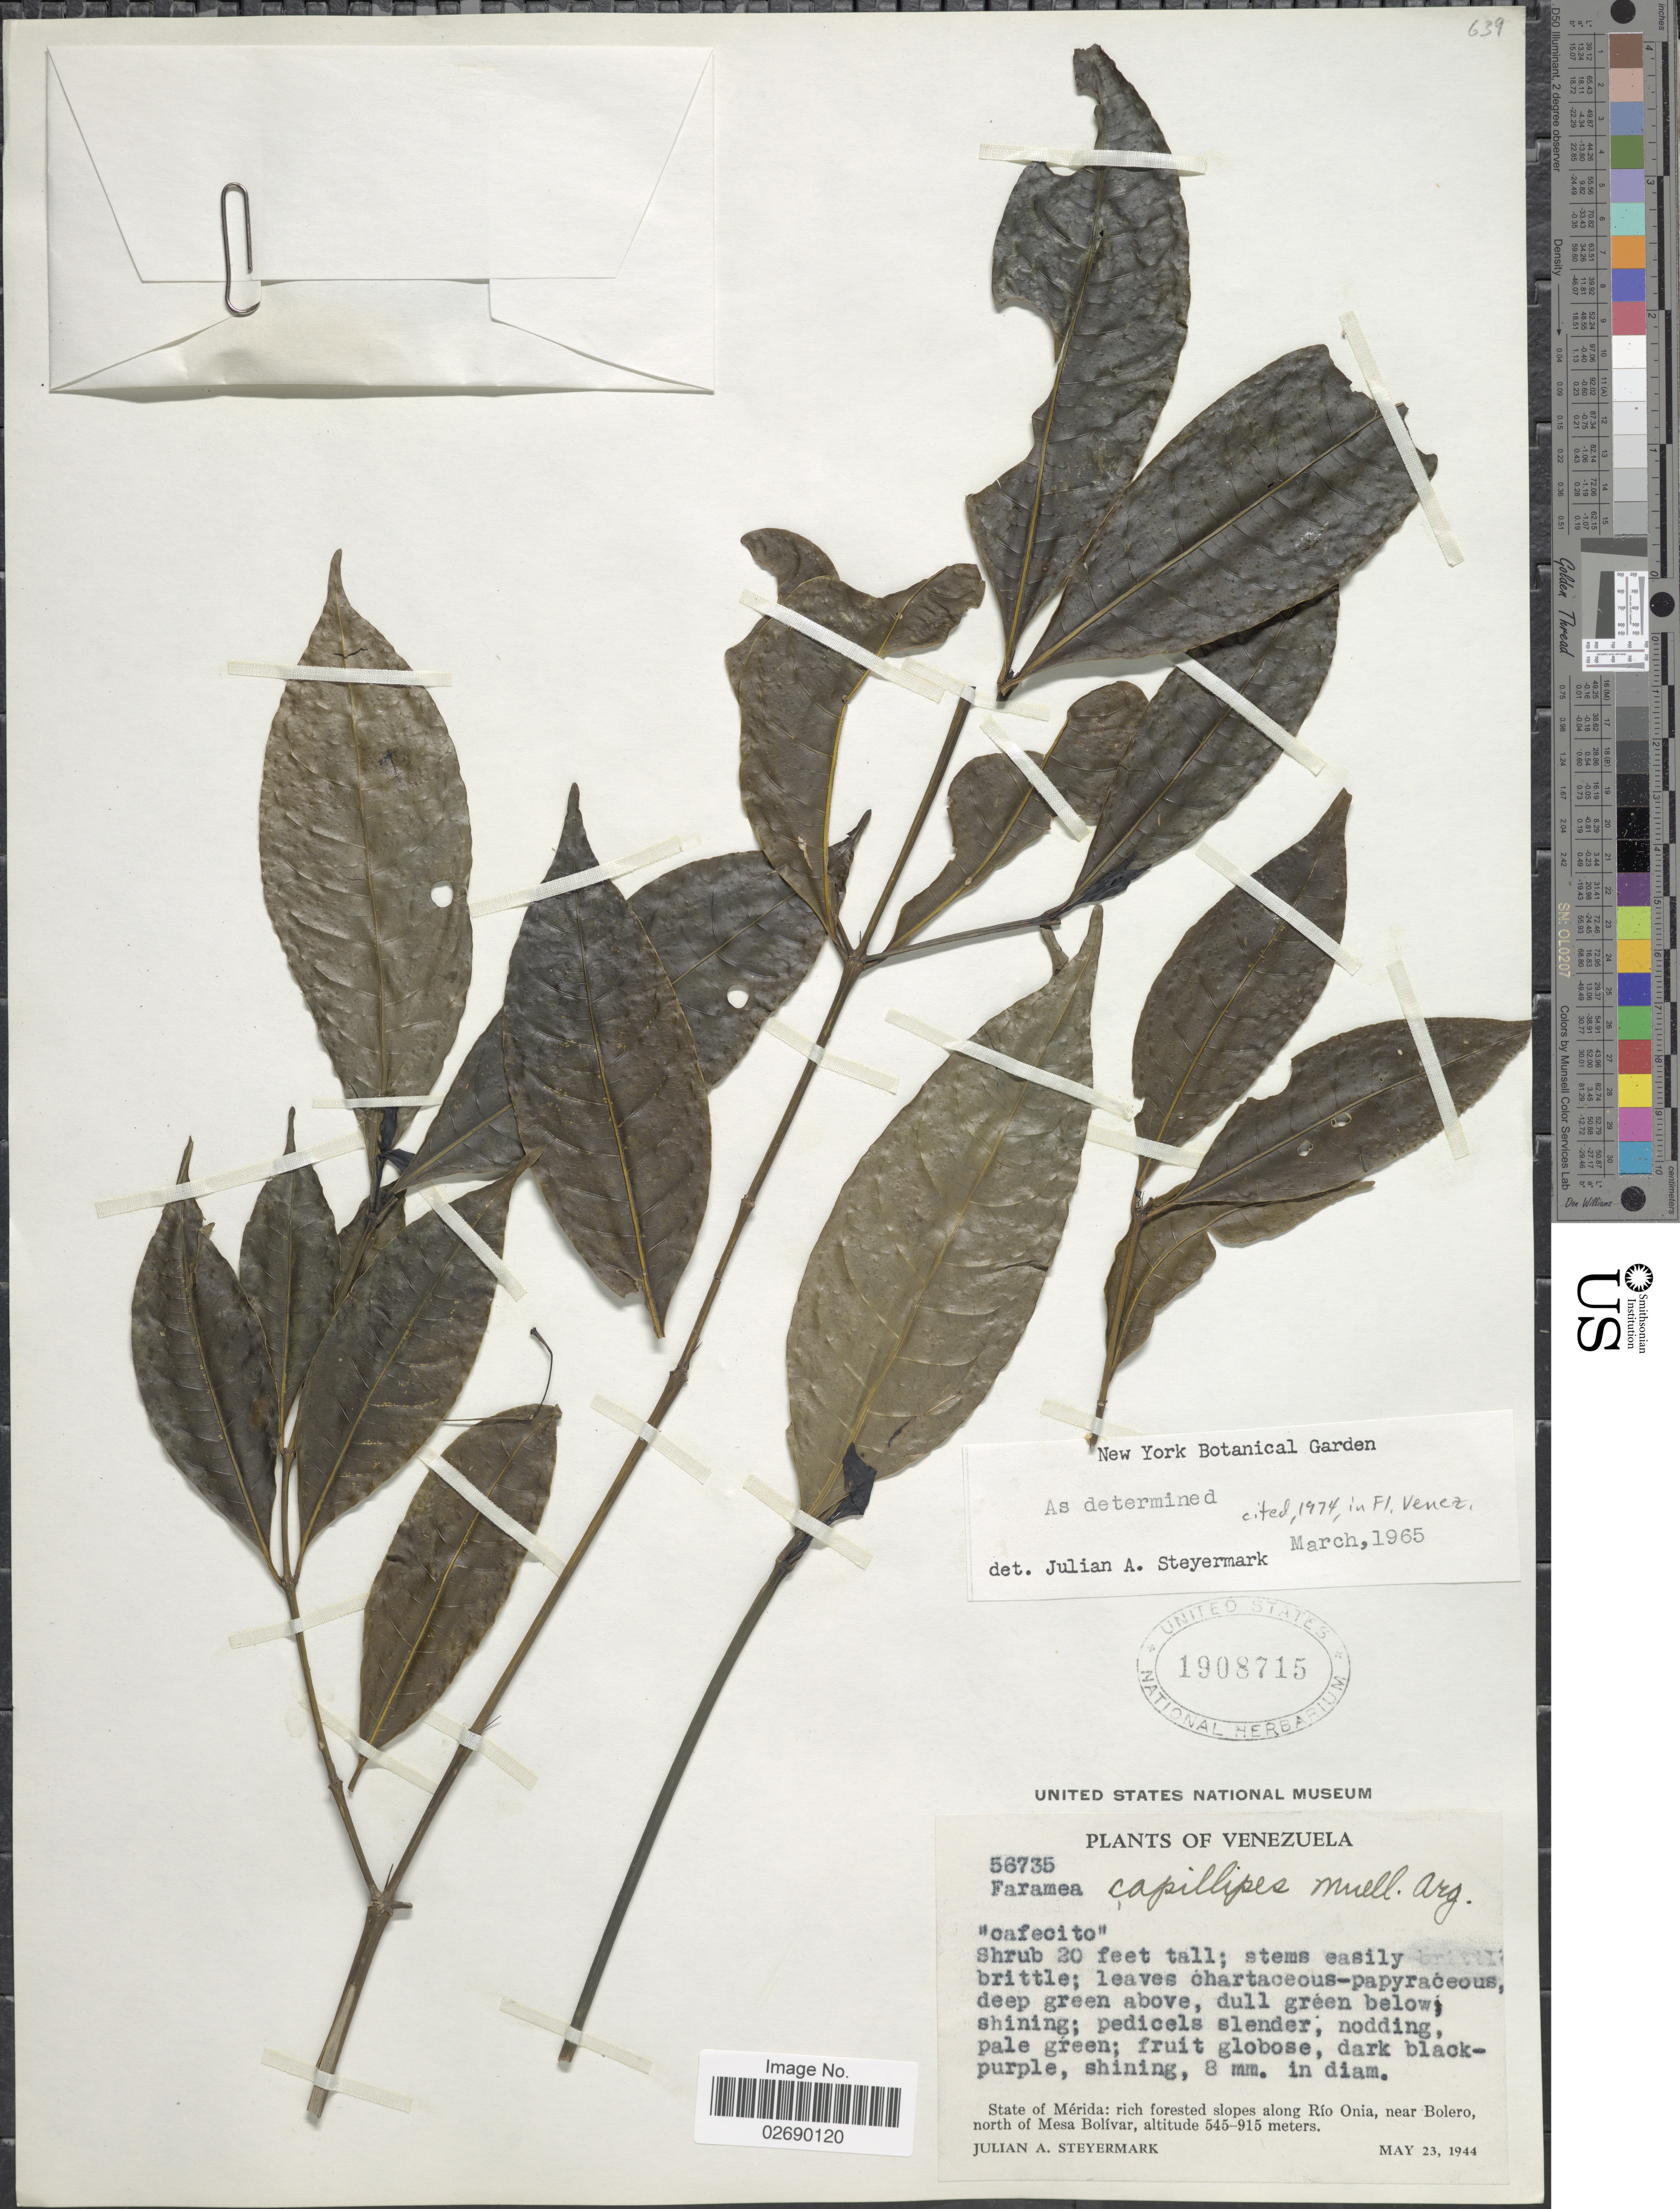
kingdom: Plantae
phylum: Tracheophyta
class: Magnoliopsida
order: Gentianales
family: Rubiaceae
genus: Faramea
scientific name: Faramea capillipes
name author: Müll. Arg.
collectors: J. Steyermark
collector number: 56735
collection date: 1944-05-23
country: Venezuela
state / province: Mérida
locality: Slopes along Rio Onio, near Bolera, north of Mesa Bolivar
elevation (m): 545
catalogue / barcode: US 1908715